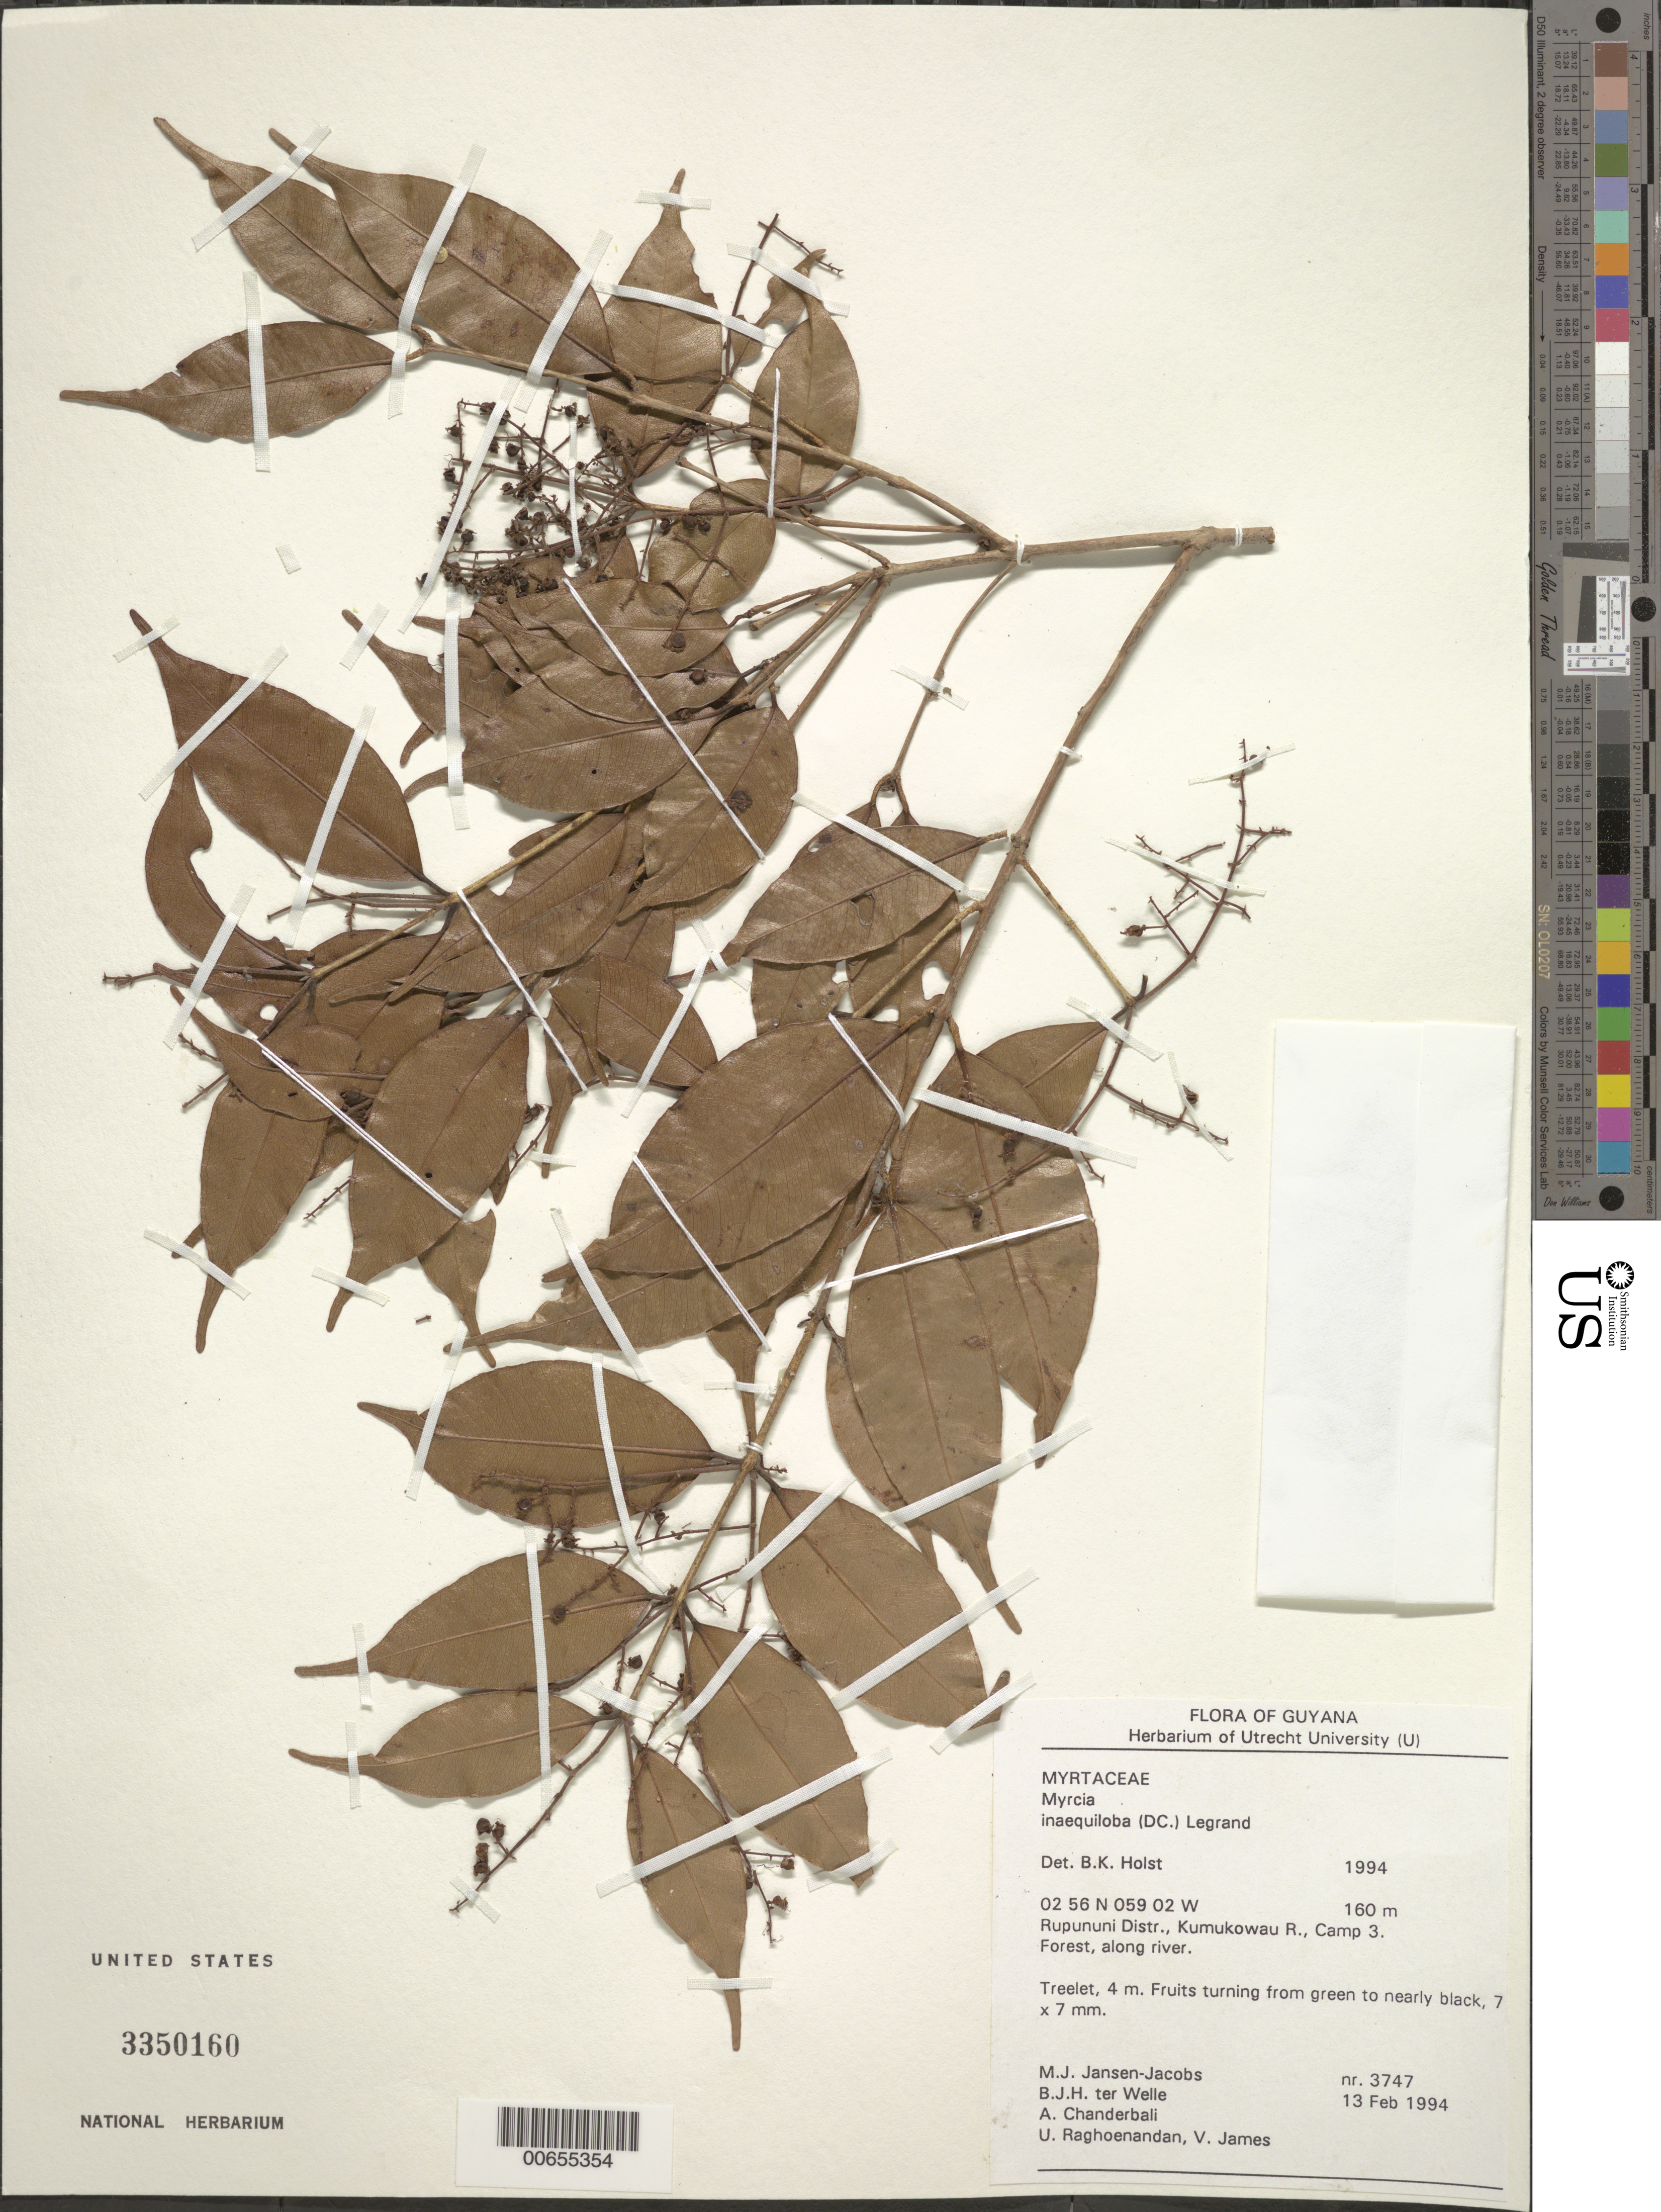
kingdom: Plantae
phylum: Tracheophyta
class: Magnoliopsida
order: Myrtales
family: Myrtaceae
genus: Myrcia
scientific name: Myrcia inaequiloba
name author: (DC.) D. Legrand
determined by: Holst, Bruce K.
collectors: M. J. Jansen-Jacobs, B. Welle, A. S. Chanderbali, U. Raghoenandan & V. James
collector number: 3747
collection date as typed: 13-Feb-94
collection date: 1994-02-13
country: Guyana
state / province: U. Takutu-U. Essequibo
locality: Kumukowau R., Camp 3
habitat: Forest, along river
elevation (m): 160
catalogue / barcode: US 3350160